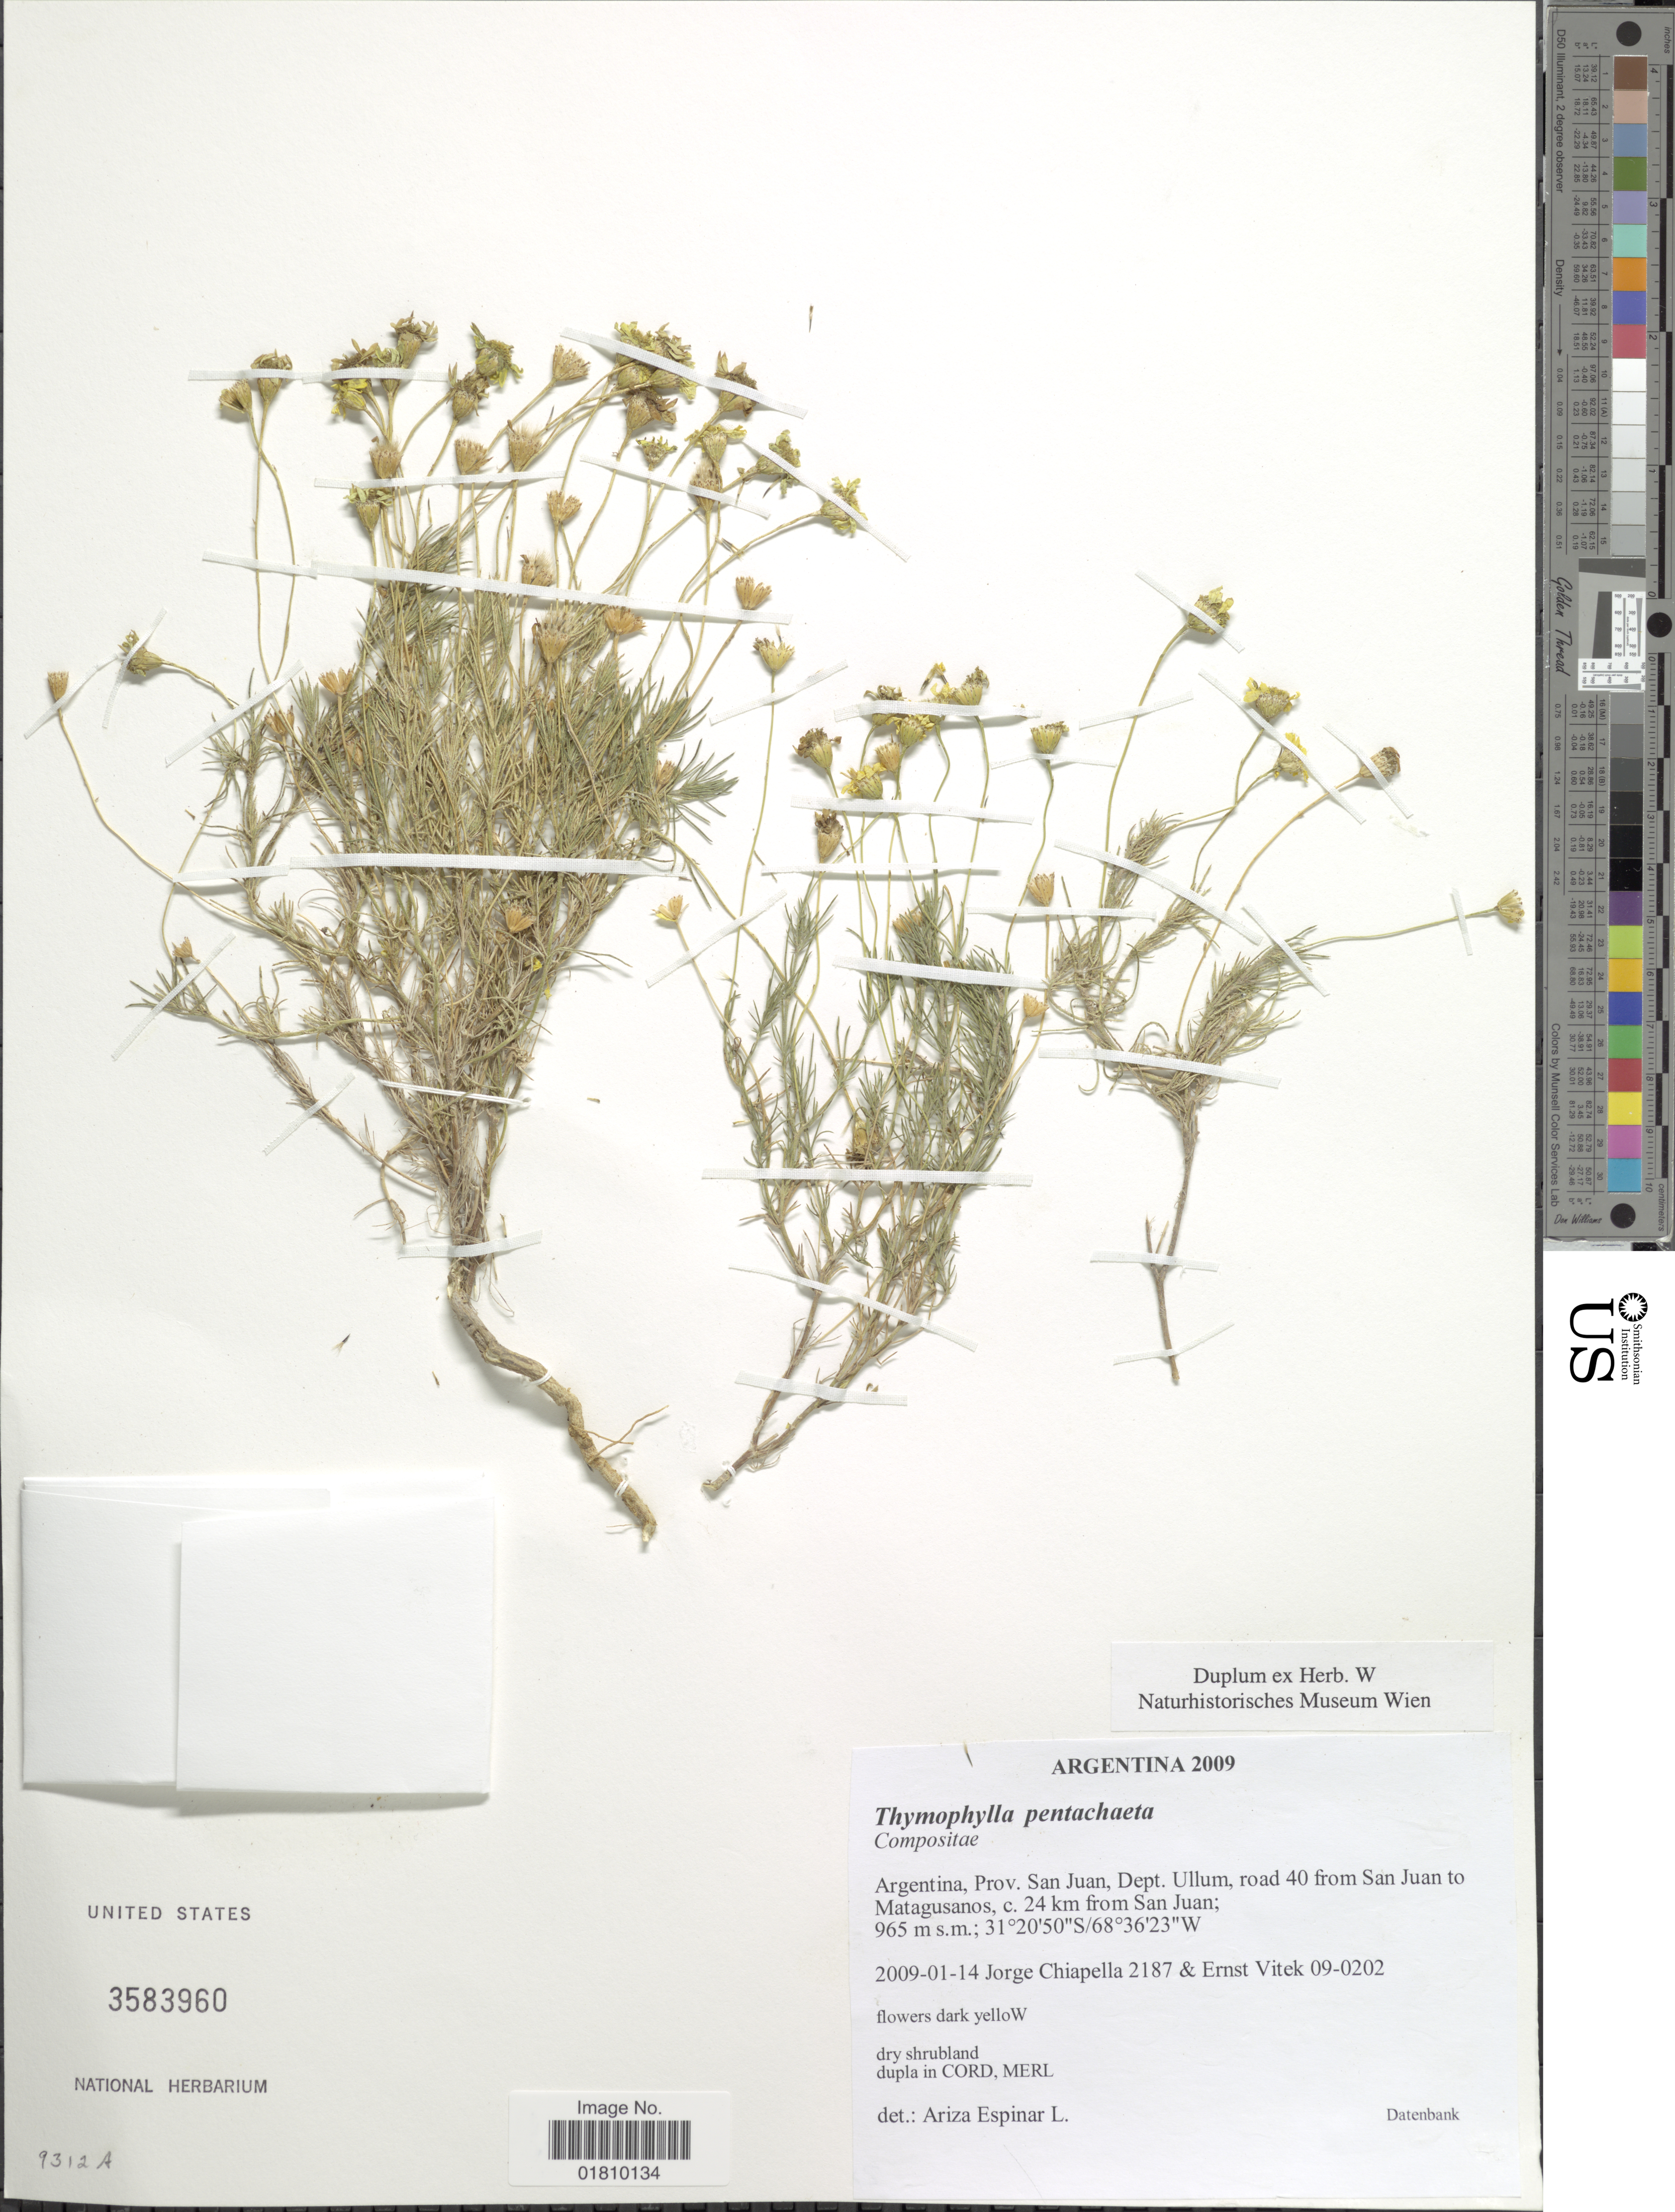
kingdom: Plantae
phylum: Tracheophyta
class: Magnoliopsida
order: Asterales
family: Asteraceae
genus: Thymophylla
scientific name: Thymophylla pentachaeta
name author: (DC.) Small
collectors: J. Chiapella & E. Vitek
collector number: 09-0202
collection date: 2009-01-14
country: Argentina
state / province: San Juan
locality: Dept, Ullum, road from 40 San Juan to Matagusanos, c. 24 km from San Juan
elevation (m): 965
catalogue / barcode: US 3853960